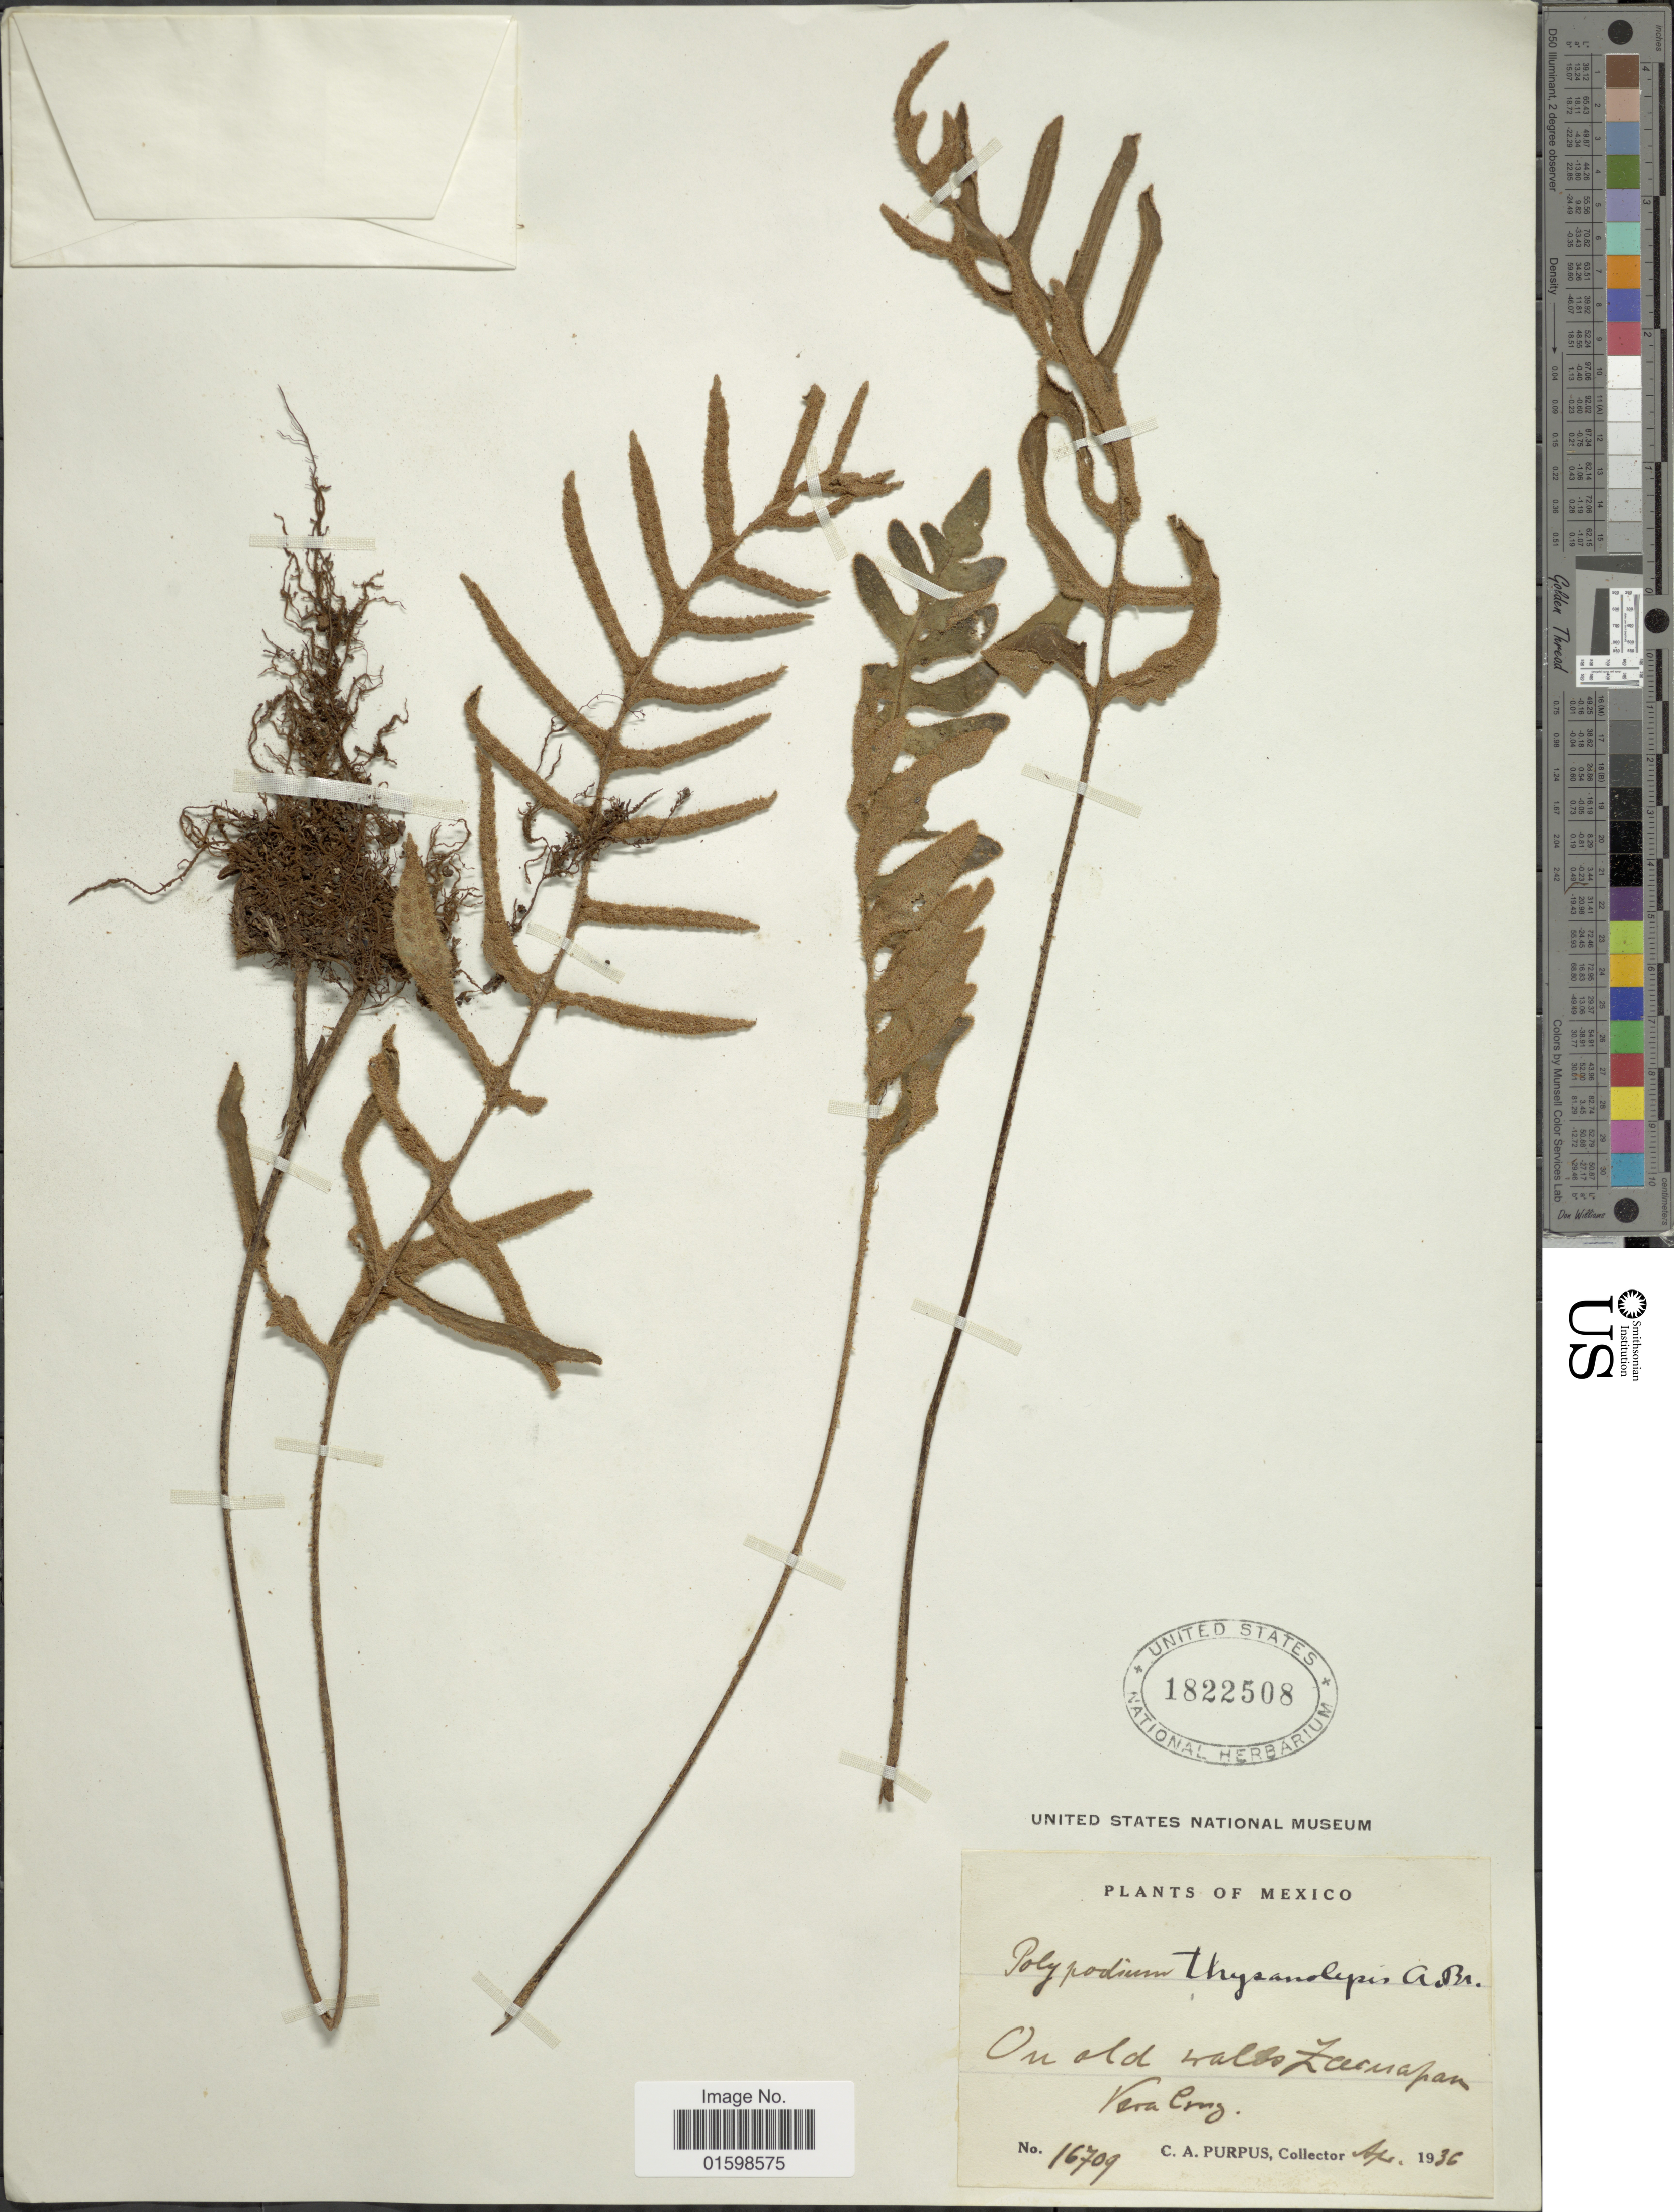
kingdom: Plantae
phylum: Tracheophyta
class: Polypodiopsida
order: Polypodiales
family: Polypodiaceae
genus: Pleopeltis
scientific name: Pleopeltis thyssanolepis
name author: (A. Braun ex Klotzsch) E.G. Andrews & Windham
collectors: C. A. Purpus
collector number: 16709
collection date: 1936-04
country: Mexico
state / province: Veracruz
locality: Tecualpan, Vera Cruz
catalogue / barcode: US 1822508